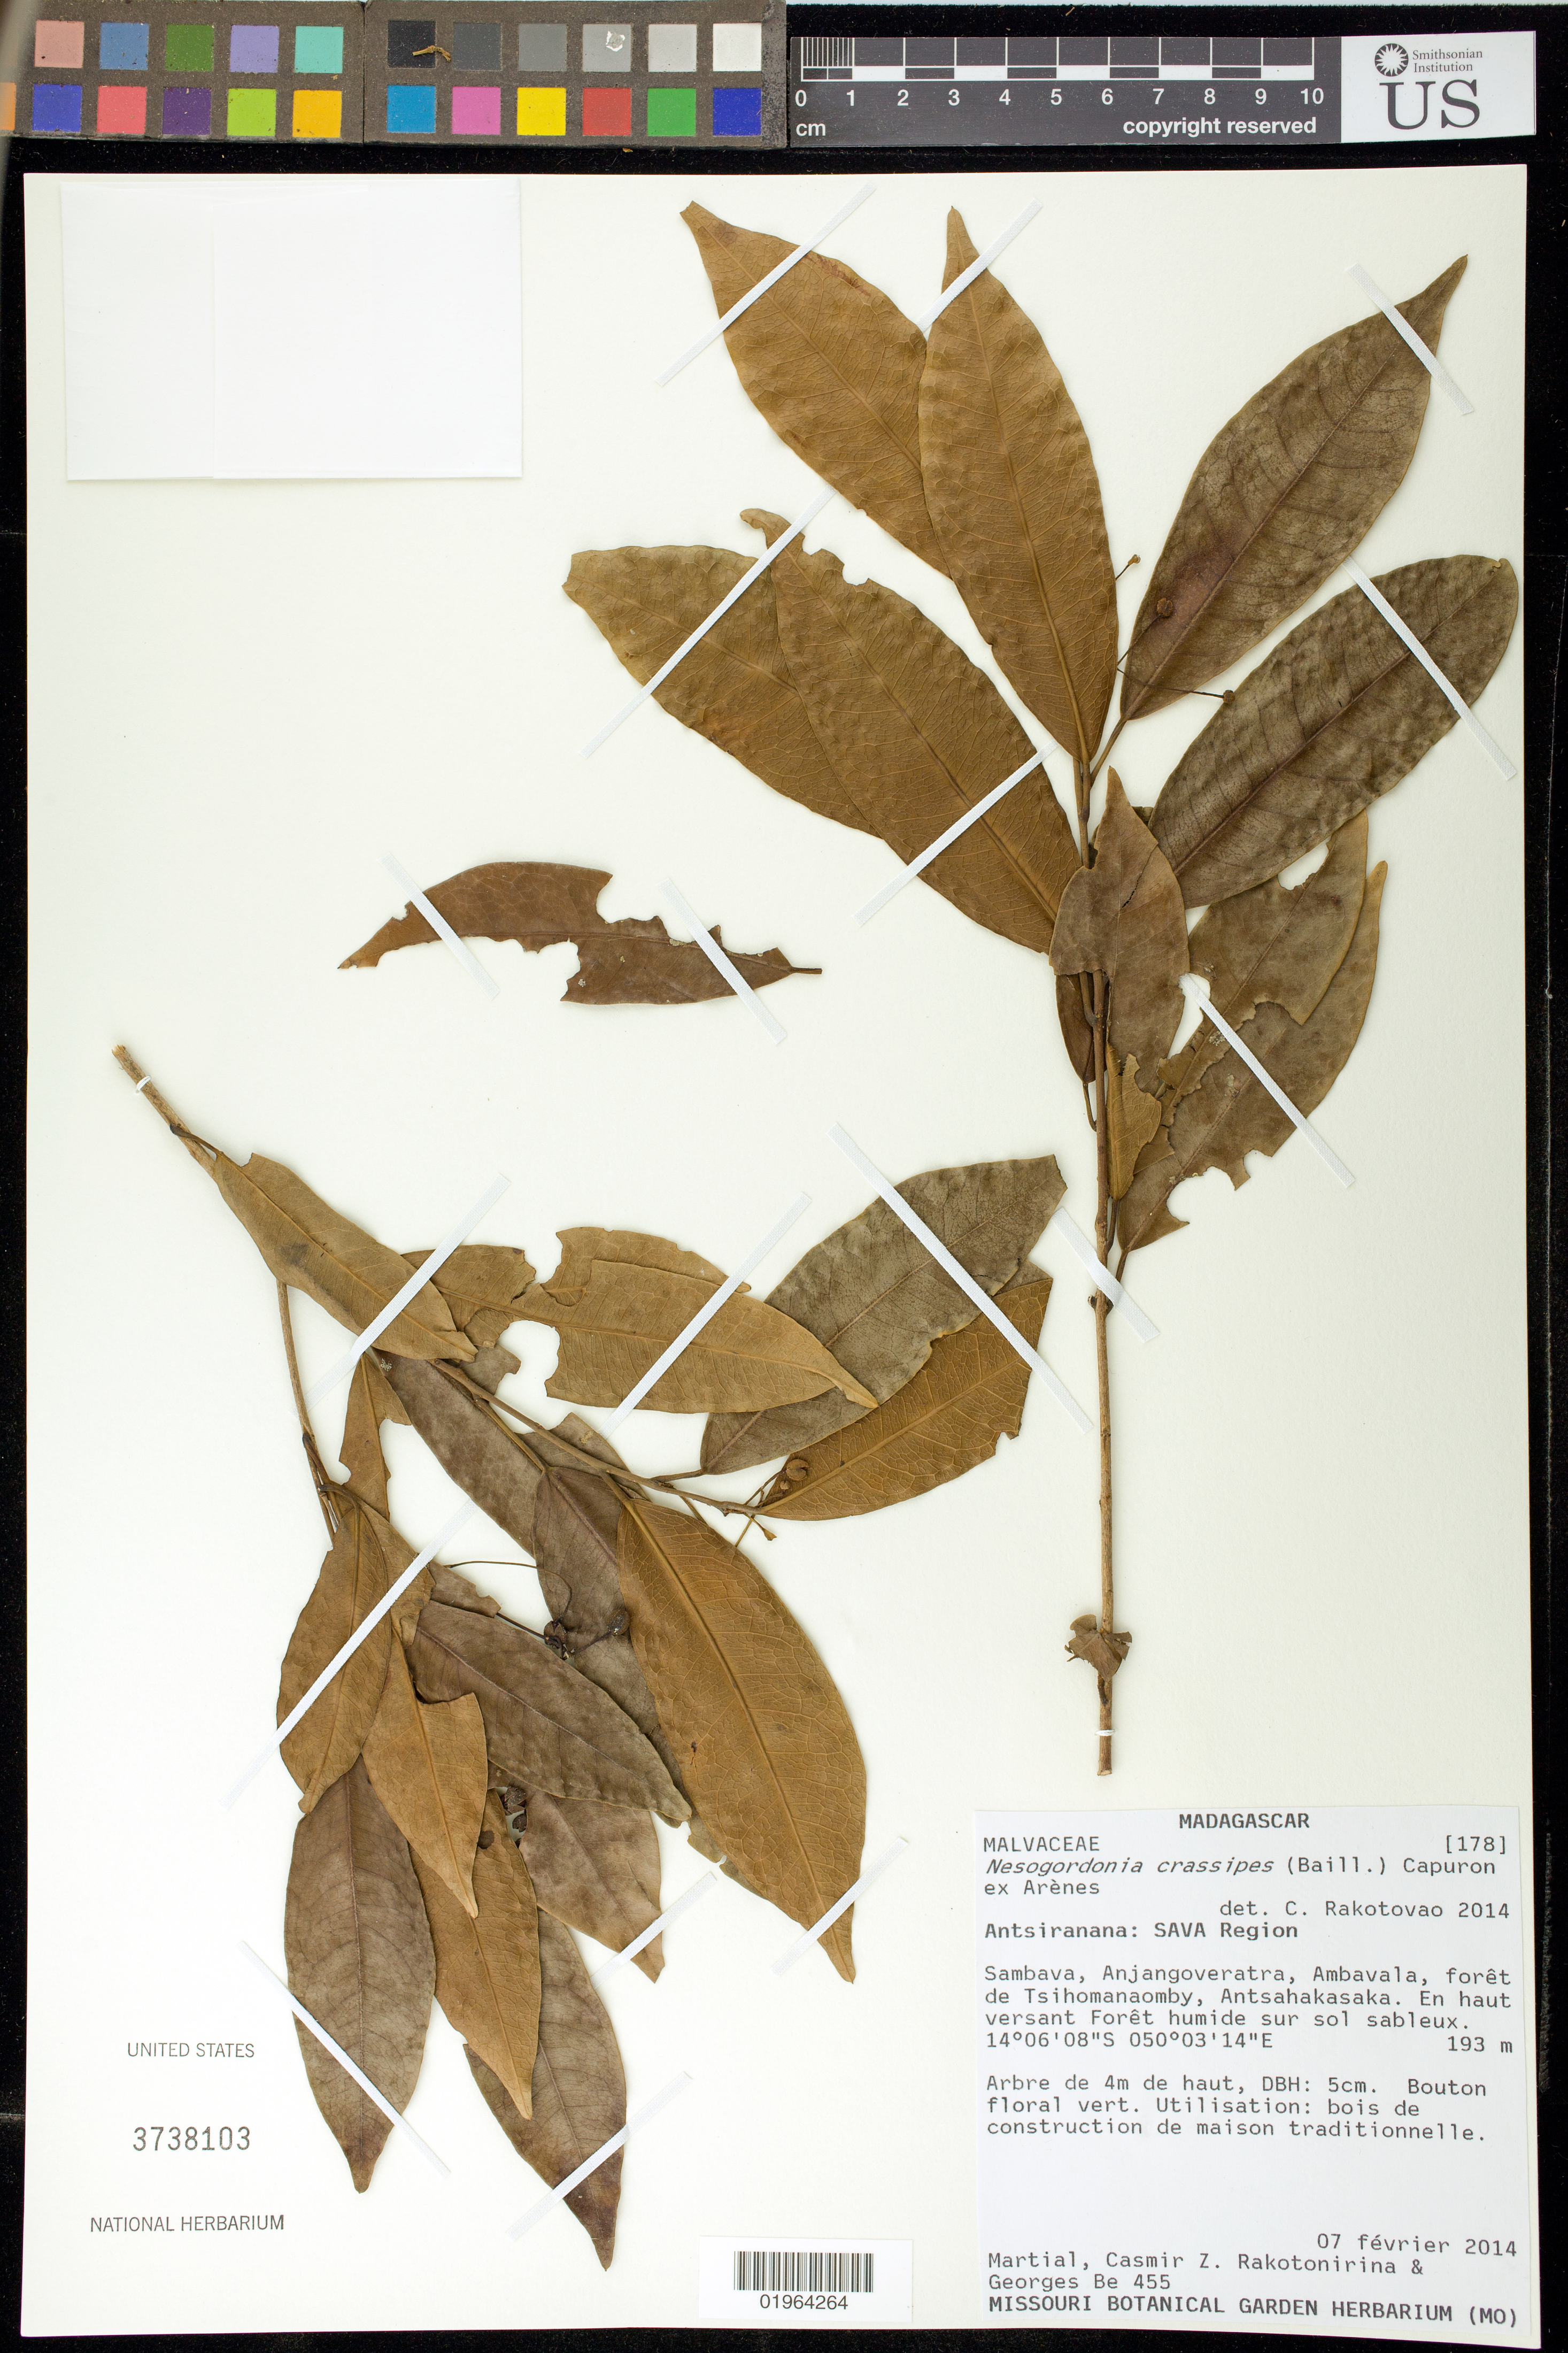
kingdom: Plantae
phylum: Tracheophyta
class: Magnoliopsida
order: Malvales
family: Malvaceae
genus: Nesogordonia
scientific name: Nesogordonia crassipes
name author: (Baill.) Capuron ex Arènes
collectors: Martial, C. Rakotonirina & G. Be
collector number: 455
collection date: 2014-02-07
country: Madagascar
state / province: Sava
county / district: Sambava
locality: Sava Region. Sambava, Anjangoveratra, Ambavala, foret de Tsihomanaomby, Antsahakasaka.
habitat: foret humide sur sol sableux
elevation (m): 193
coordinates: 14 06 35 S, 050 03 3 E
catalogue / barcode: US 3738103